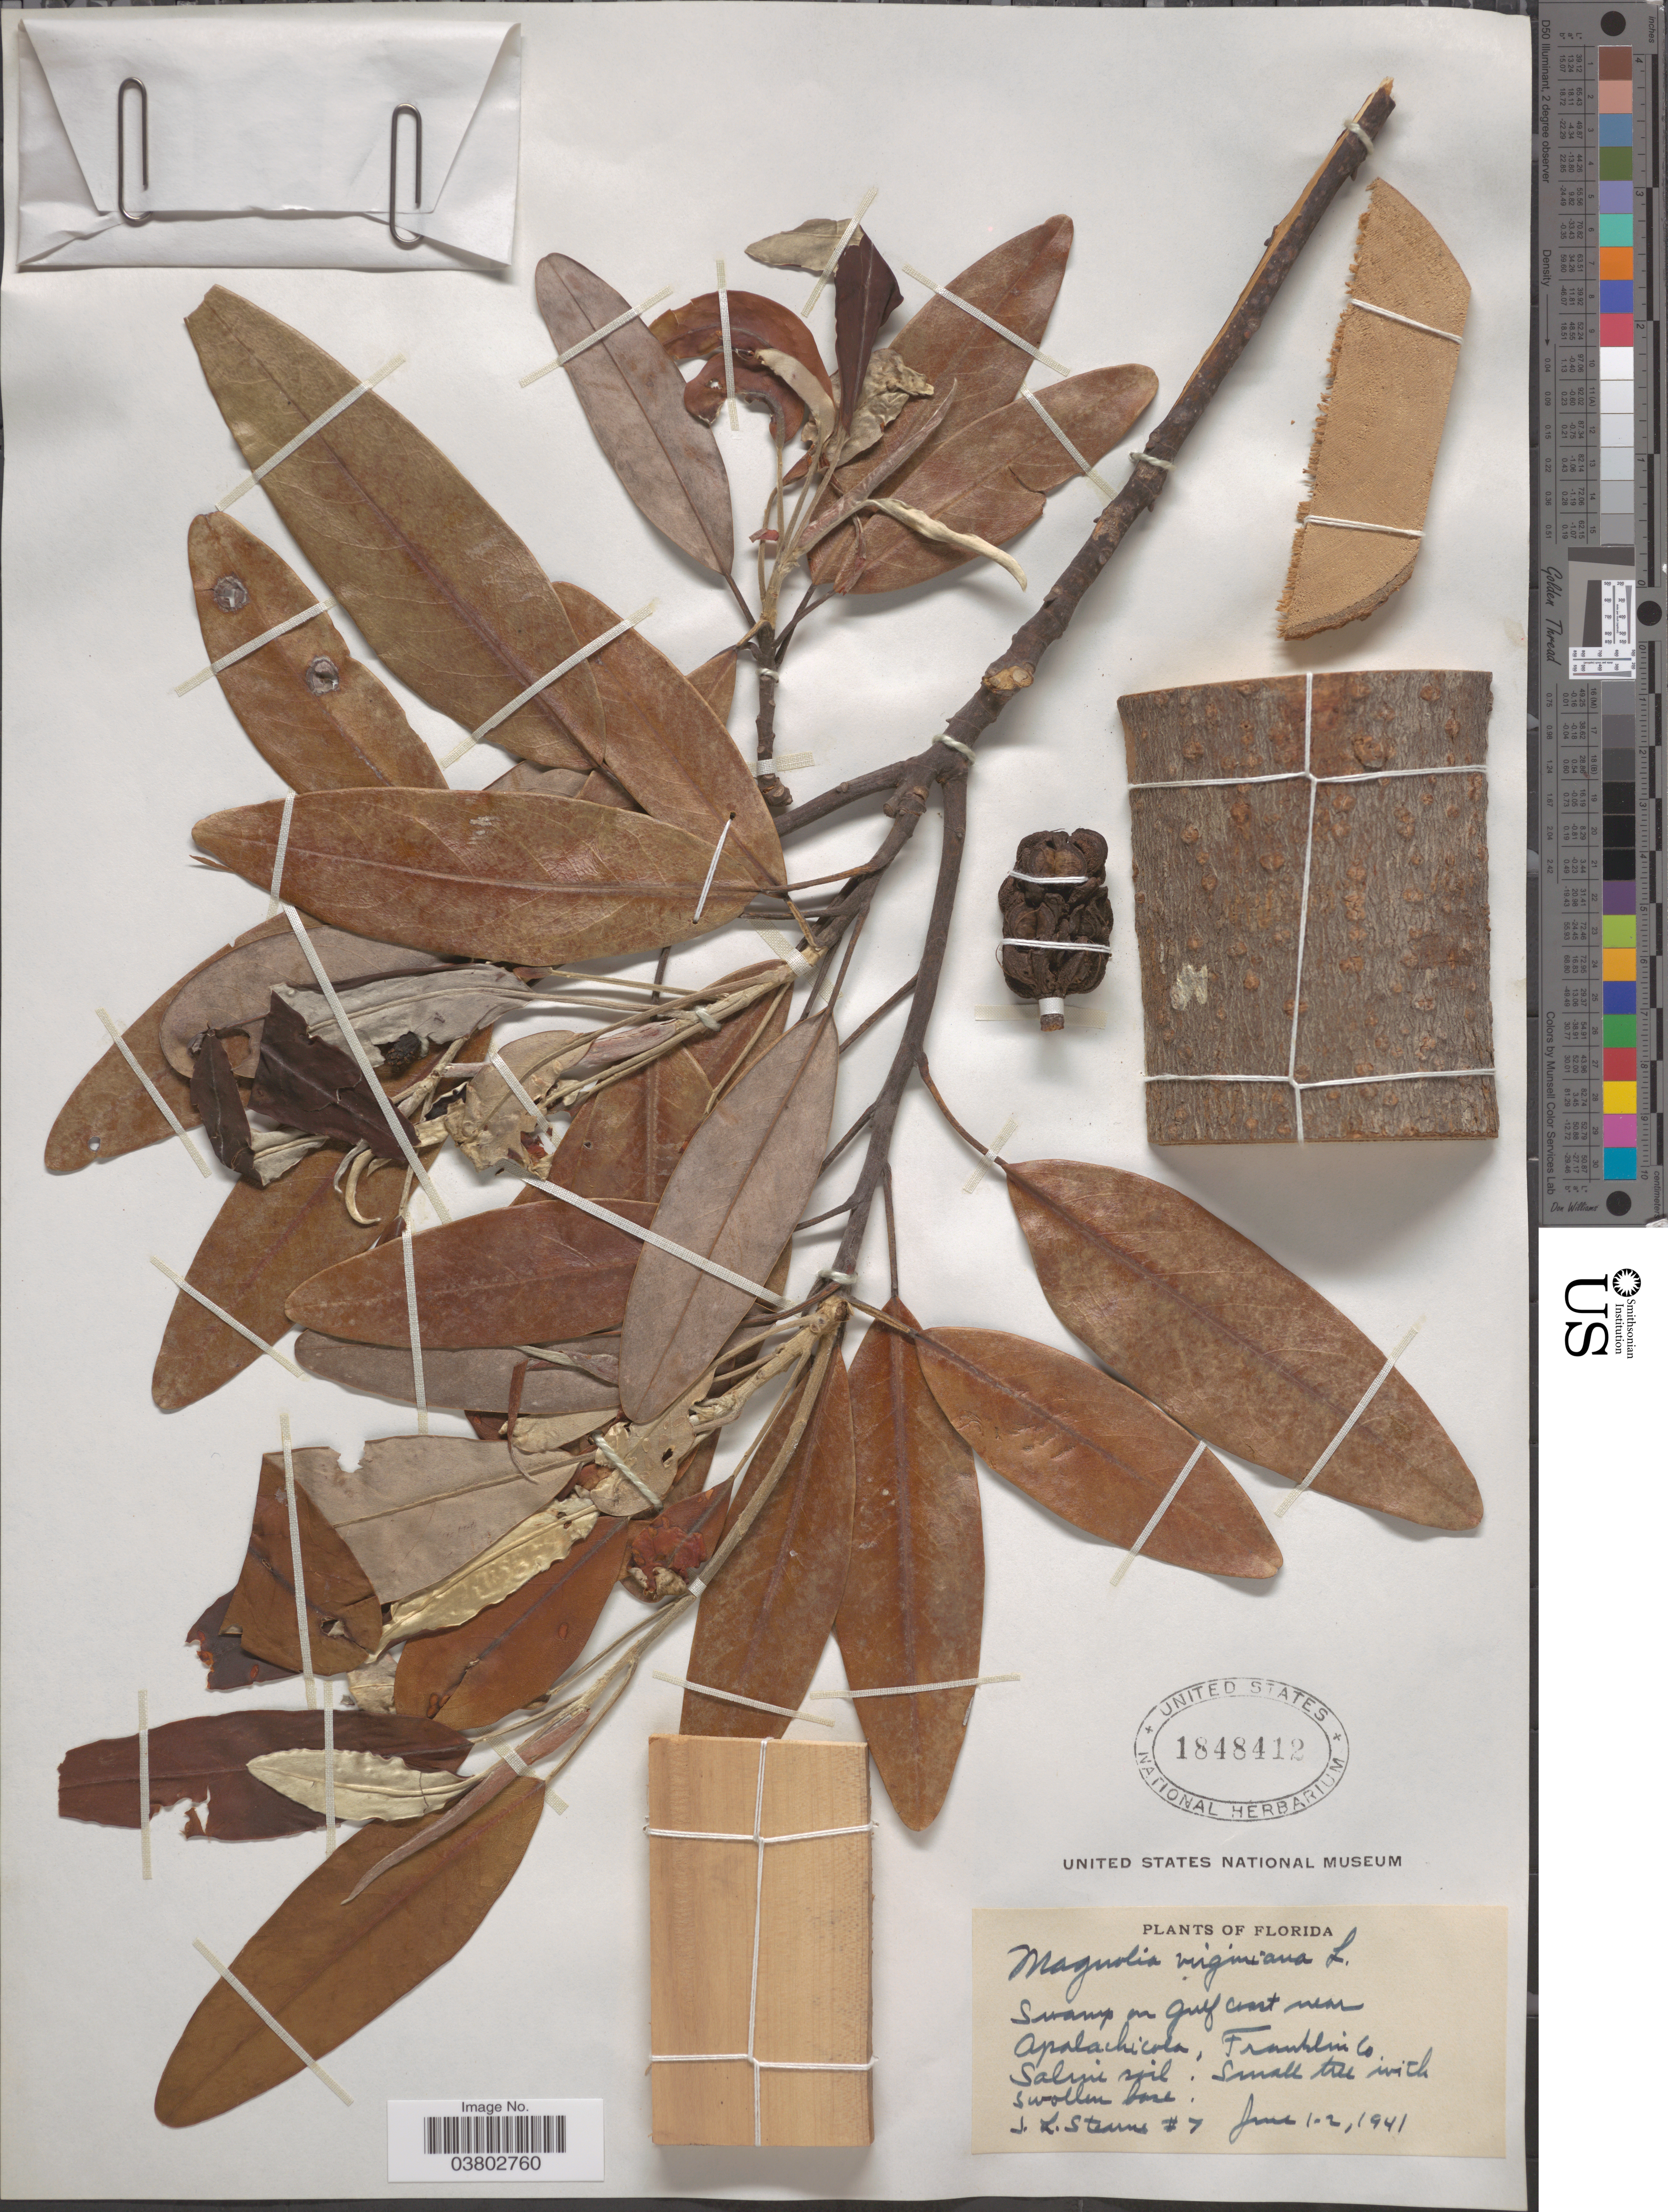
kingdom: Plantae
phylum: Tracheophyta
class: Magnoliopsida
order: Magnoliales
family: Magnoliaceae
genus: Magnolia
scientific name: Magnolia virginiana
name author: L.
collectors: J. Stearns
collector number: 7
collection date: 1941-06-01/1941-06-02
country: United States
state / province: Florida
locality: Swamp on Gulf Coast near Apalachicola, Franklin Co.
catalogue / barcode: US 1848412